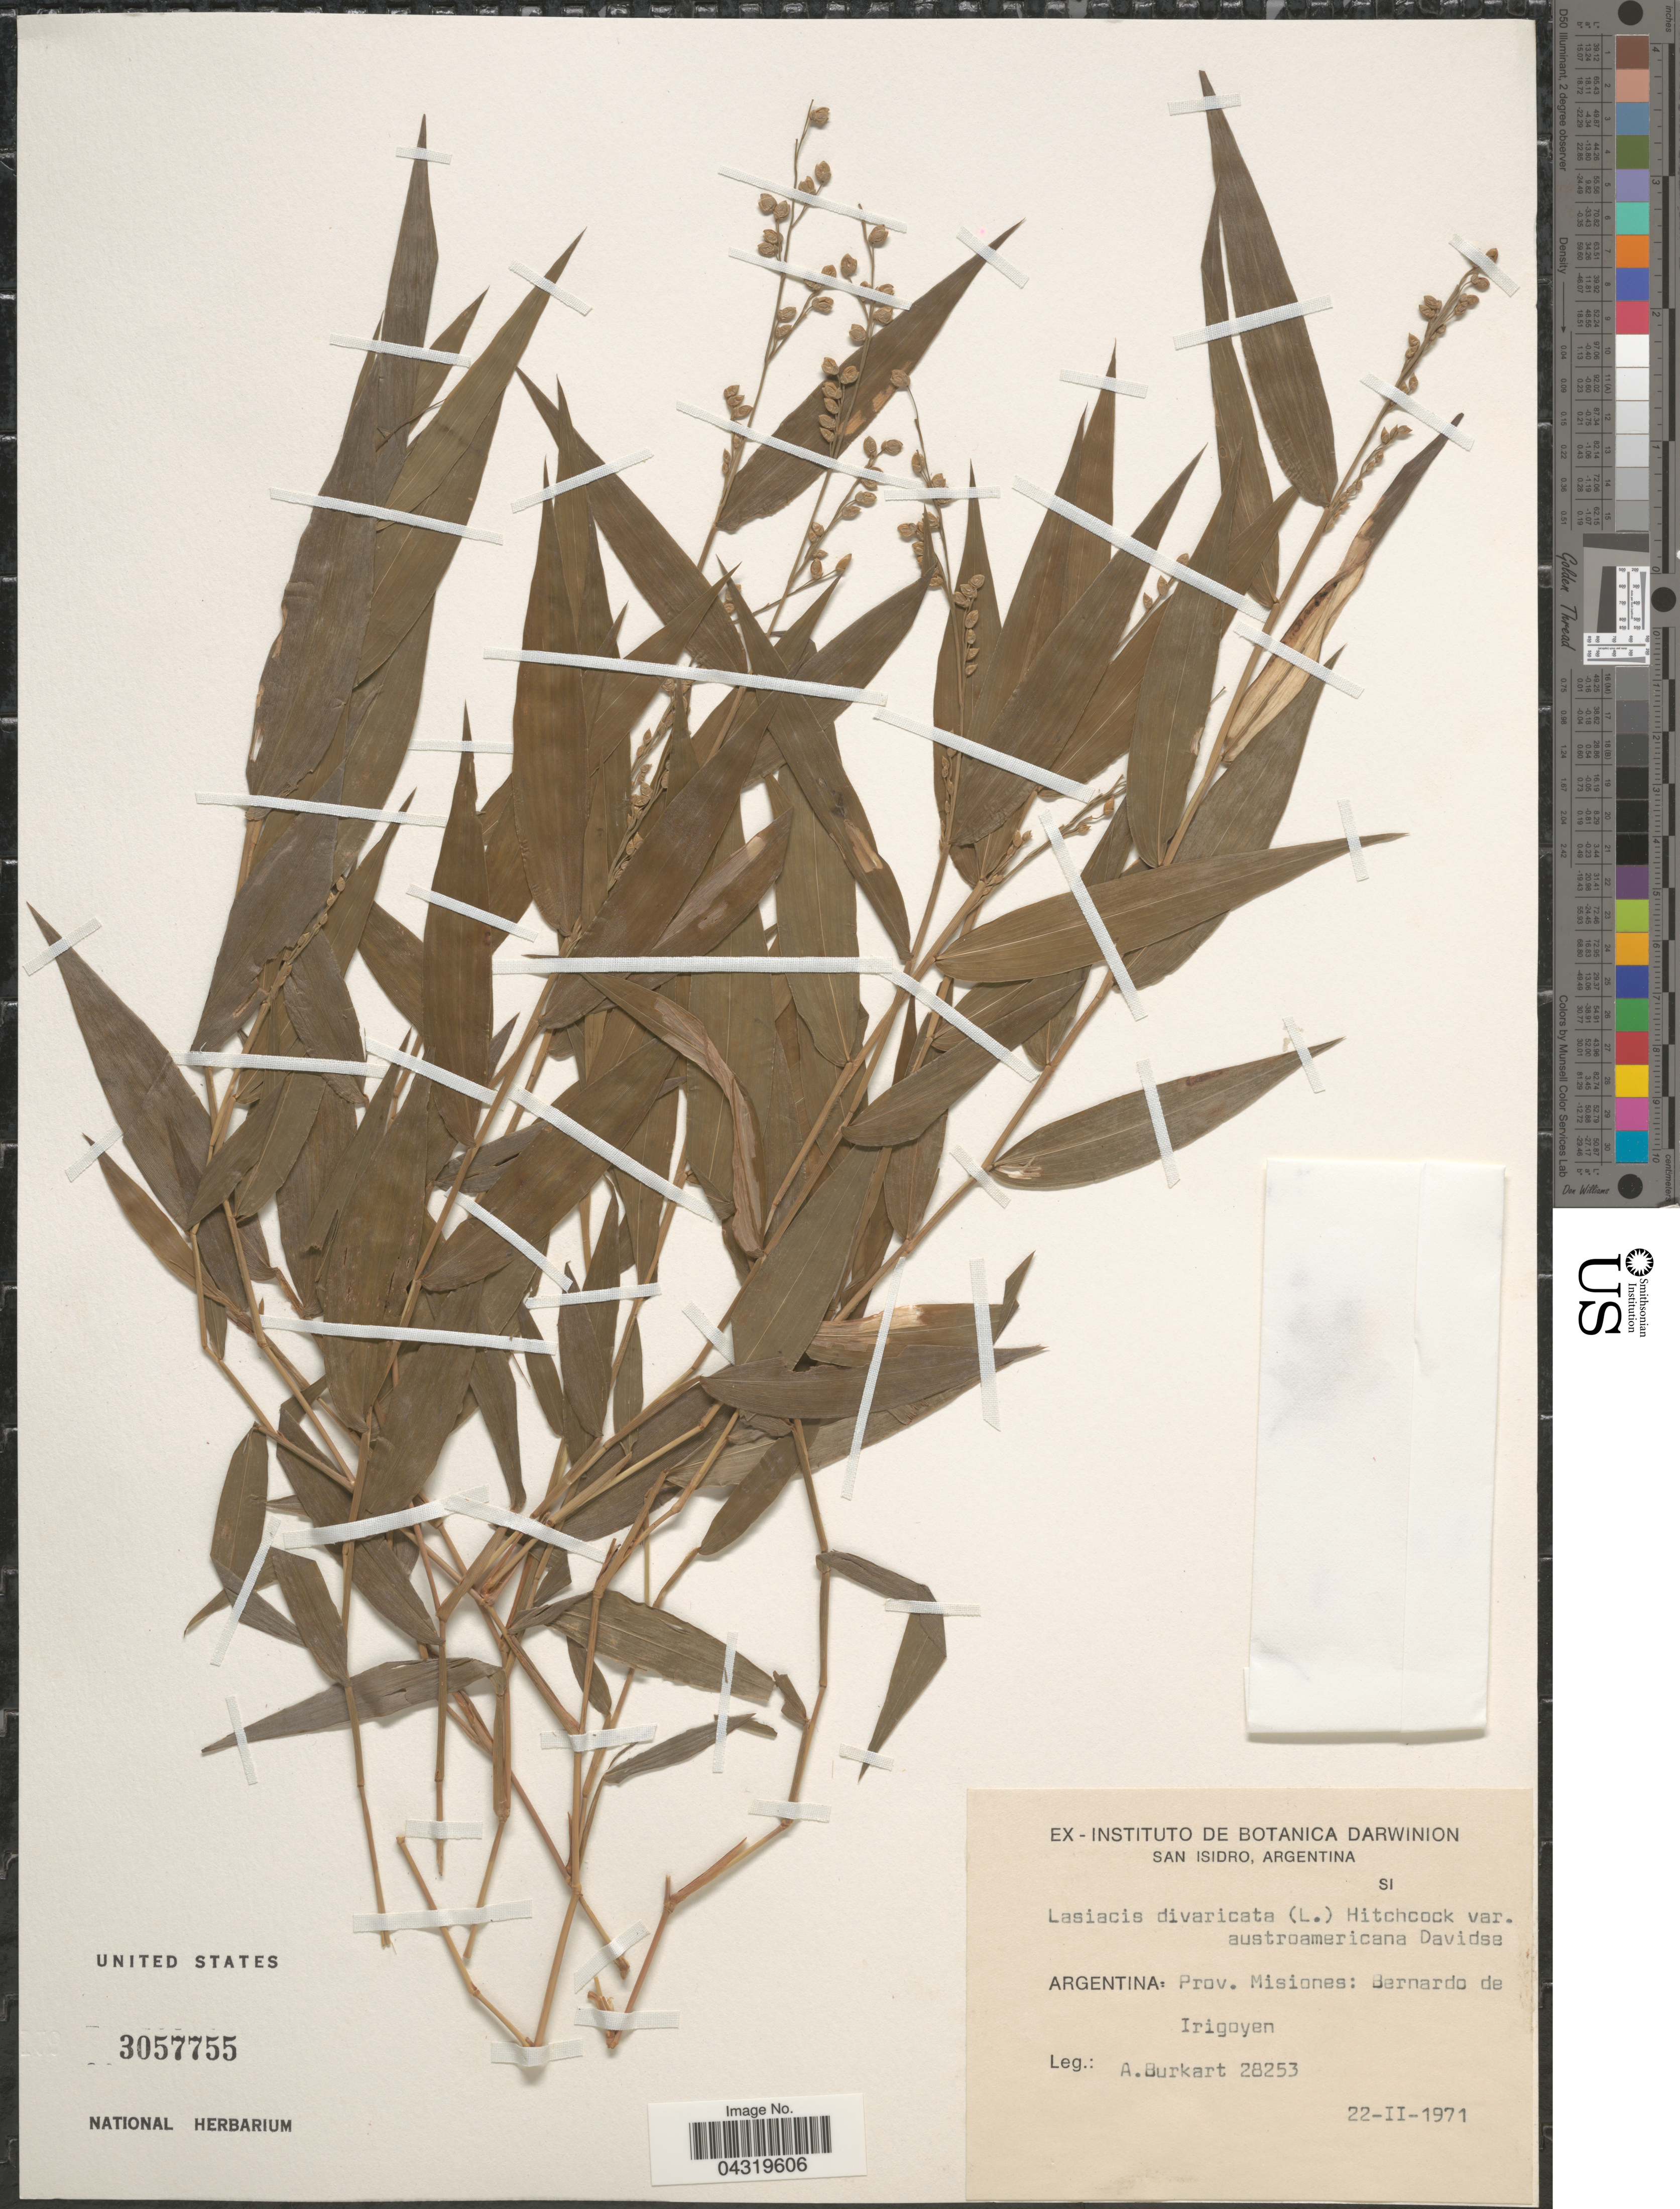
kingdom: Plantae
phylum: Tracheophyta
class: Liliopsida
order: Poales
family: Poaceae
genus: Lasiacis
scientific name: Lasiacis divaricata var. austroamericana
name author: Davidse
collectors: A. E. Burkart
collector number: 28253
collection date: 1971-02-22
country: Argentina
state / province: Misiones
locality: Bernardo do Irigoyen.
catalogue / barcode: US 3057755